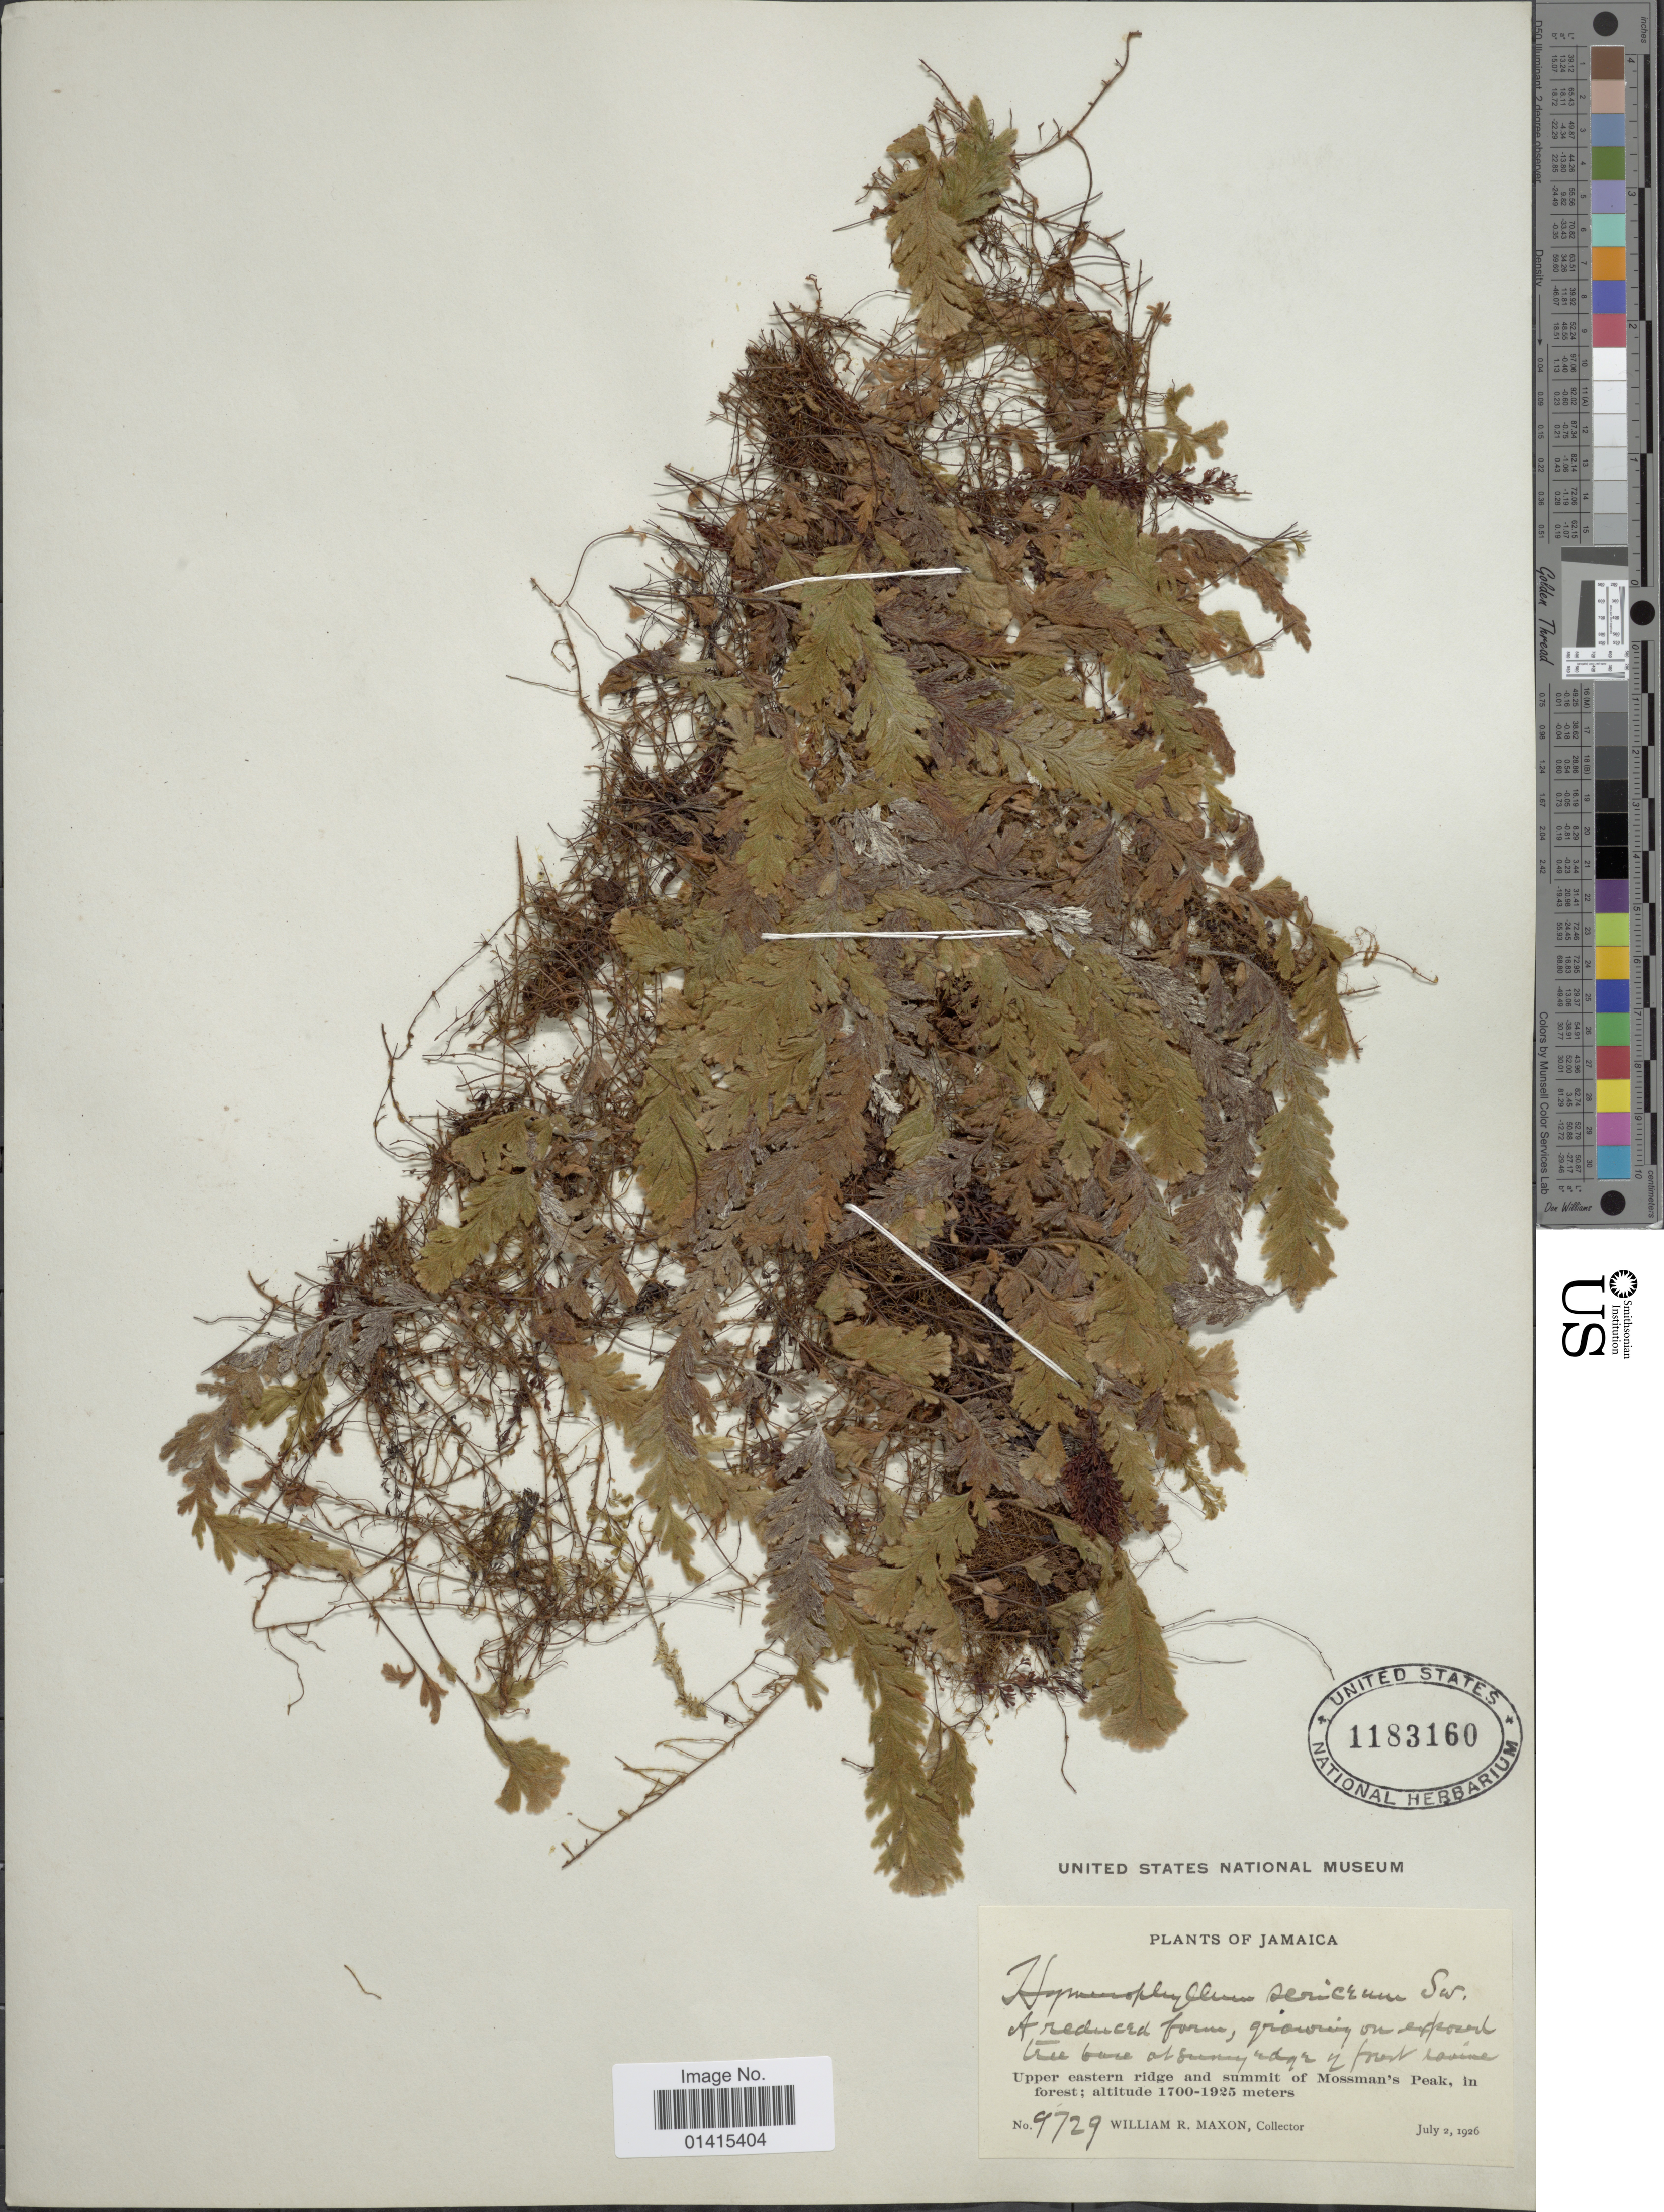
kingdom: Plantae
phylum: Tracheophyta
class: Polypodiopsida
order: Hymenophyllales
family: Hymenophyllaceae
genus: Hymenophyllum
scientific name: Hymenophyllum sericeum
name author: Sw. in Schrad.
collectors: W. R. Maxon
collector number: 9729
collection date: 1926-07-02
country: Jamaica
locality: Upper eastern ridge and summit of Mossman's Peak in forest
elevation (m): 1700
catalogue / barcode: US 1183160